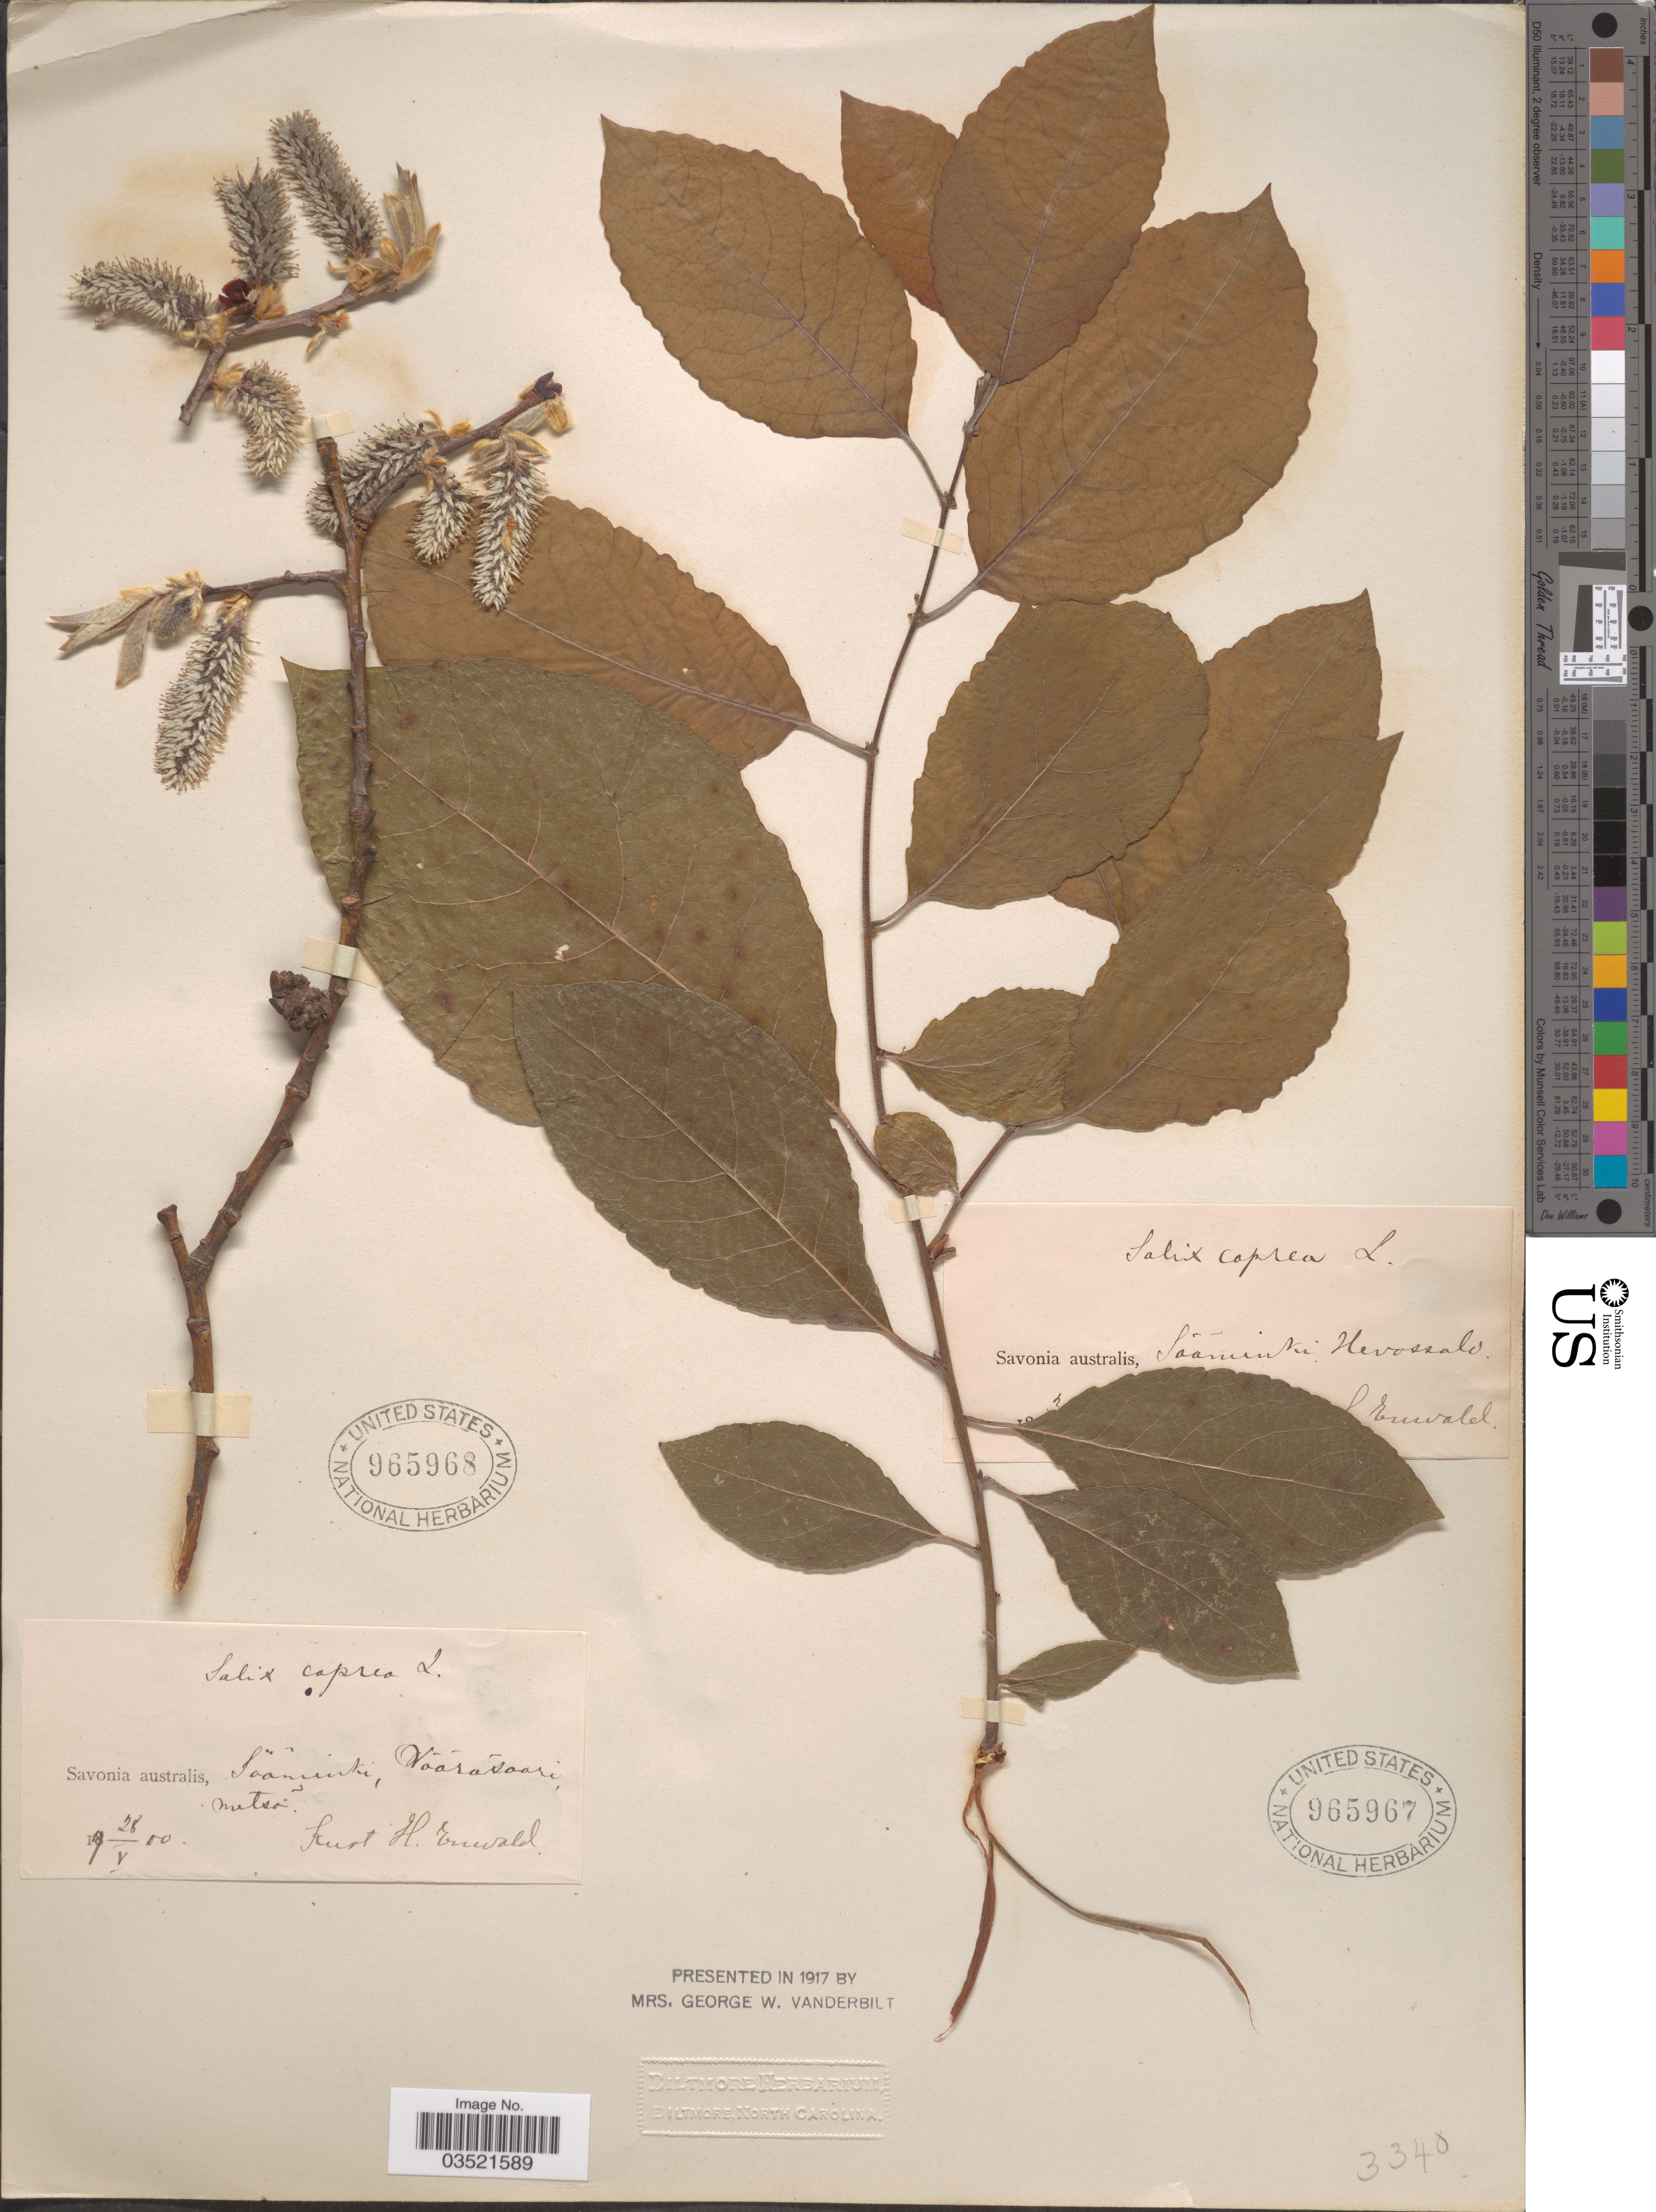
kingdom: Plantae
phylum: Tracheophyta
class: Magnoliopsida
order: Malpighiales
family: Salicaceae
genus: Salix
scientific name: Salix caprea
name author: L.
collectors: K. Enwald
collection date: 1900-05-03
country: Finland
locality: Savonia australis, Sááminki, Hevossald [interpreted].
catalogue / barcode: US 965967-2